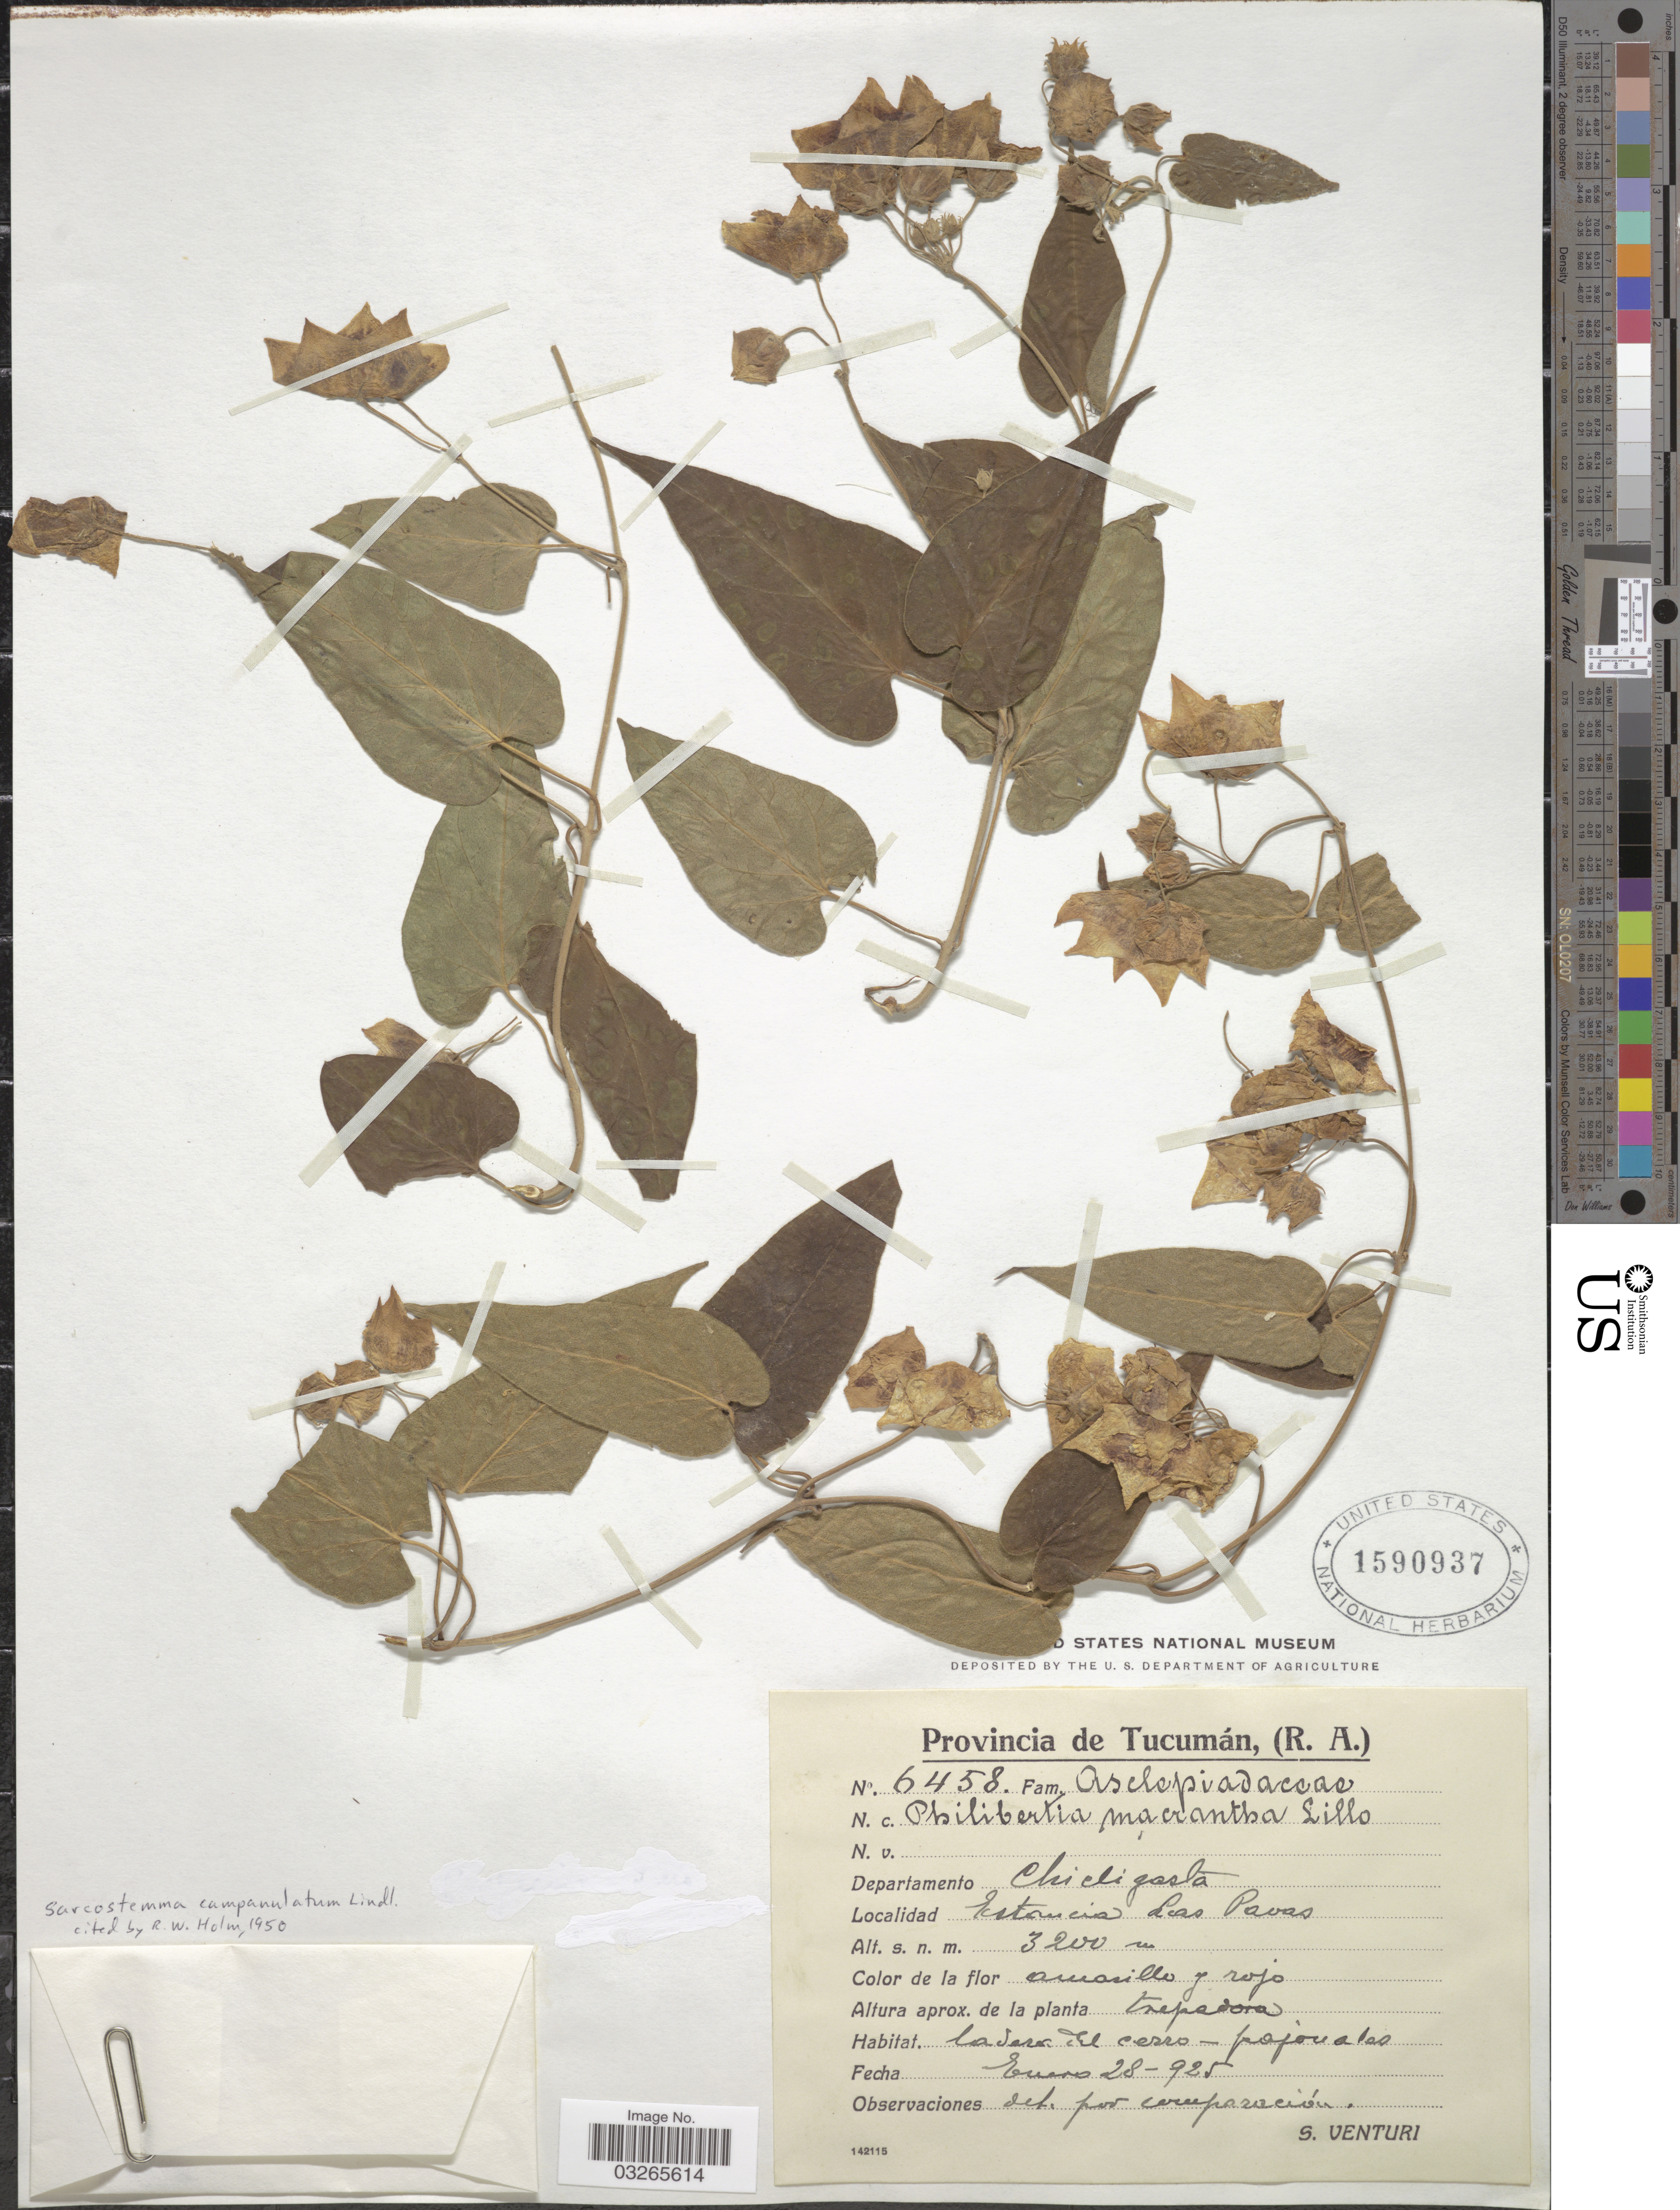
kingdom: Plantae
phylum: Tracheophyta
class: Magnoliopsida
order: Gentianales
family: Apocynaceae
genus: Sarcostemma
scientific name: Sarcostemma campanulatum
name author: Lindl.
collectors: S. Venturi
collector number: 6458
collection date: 1925-01-28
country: Argentina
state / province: Tucuman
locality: Provincia de Tucumán, (R.A.) Departamento Chicligasta, Estancia Las Pavas.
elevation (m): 3200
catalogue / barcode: US 1590937